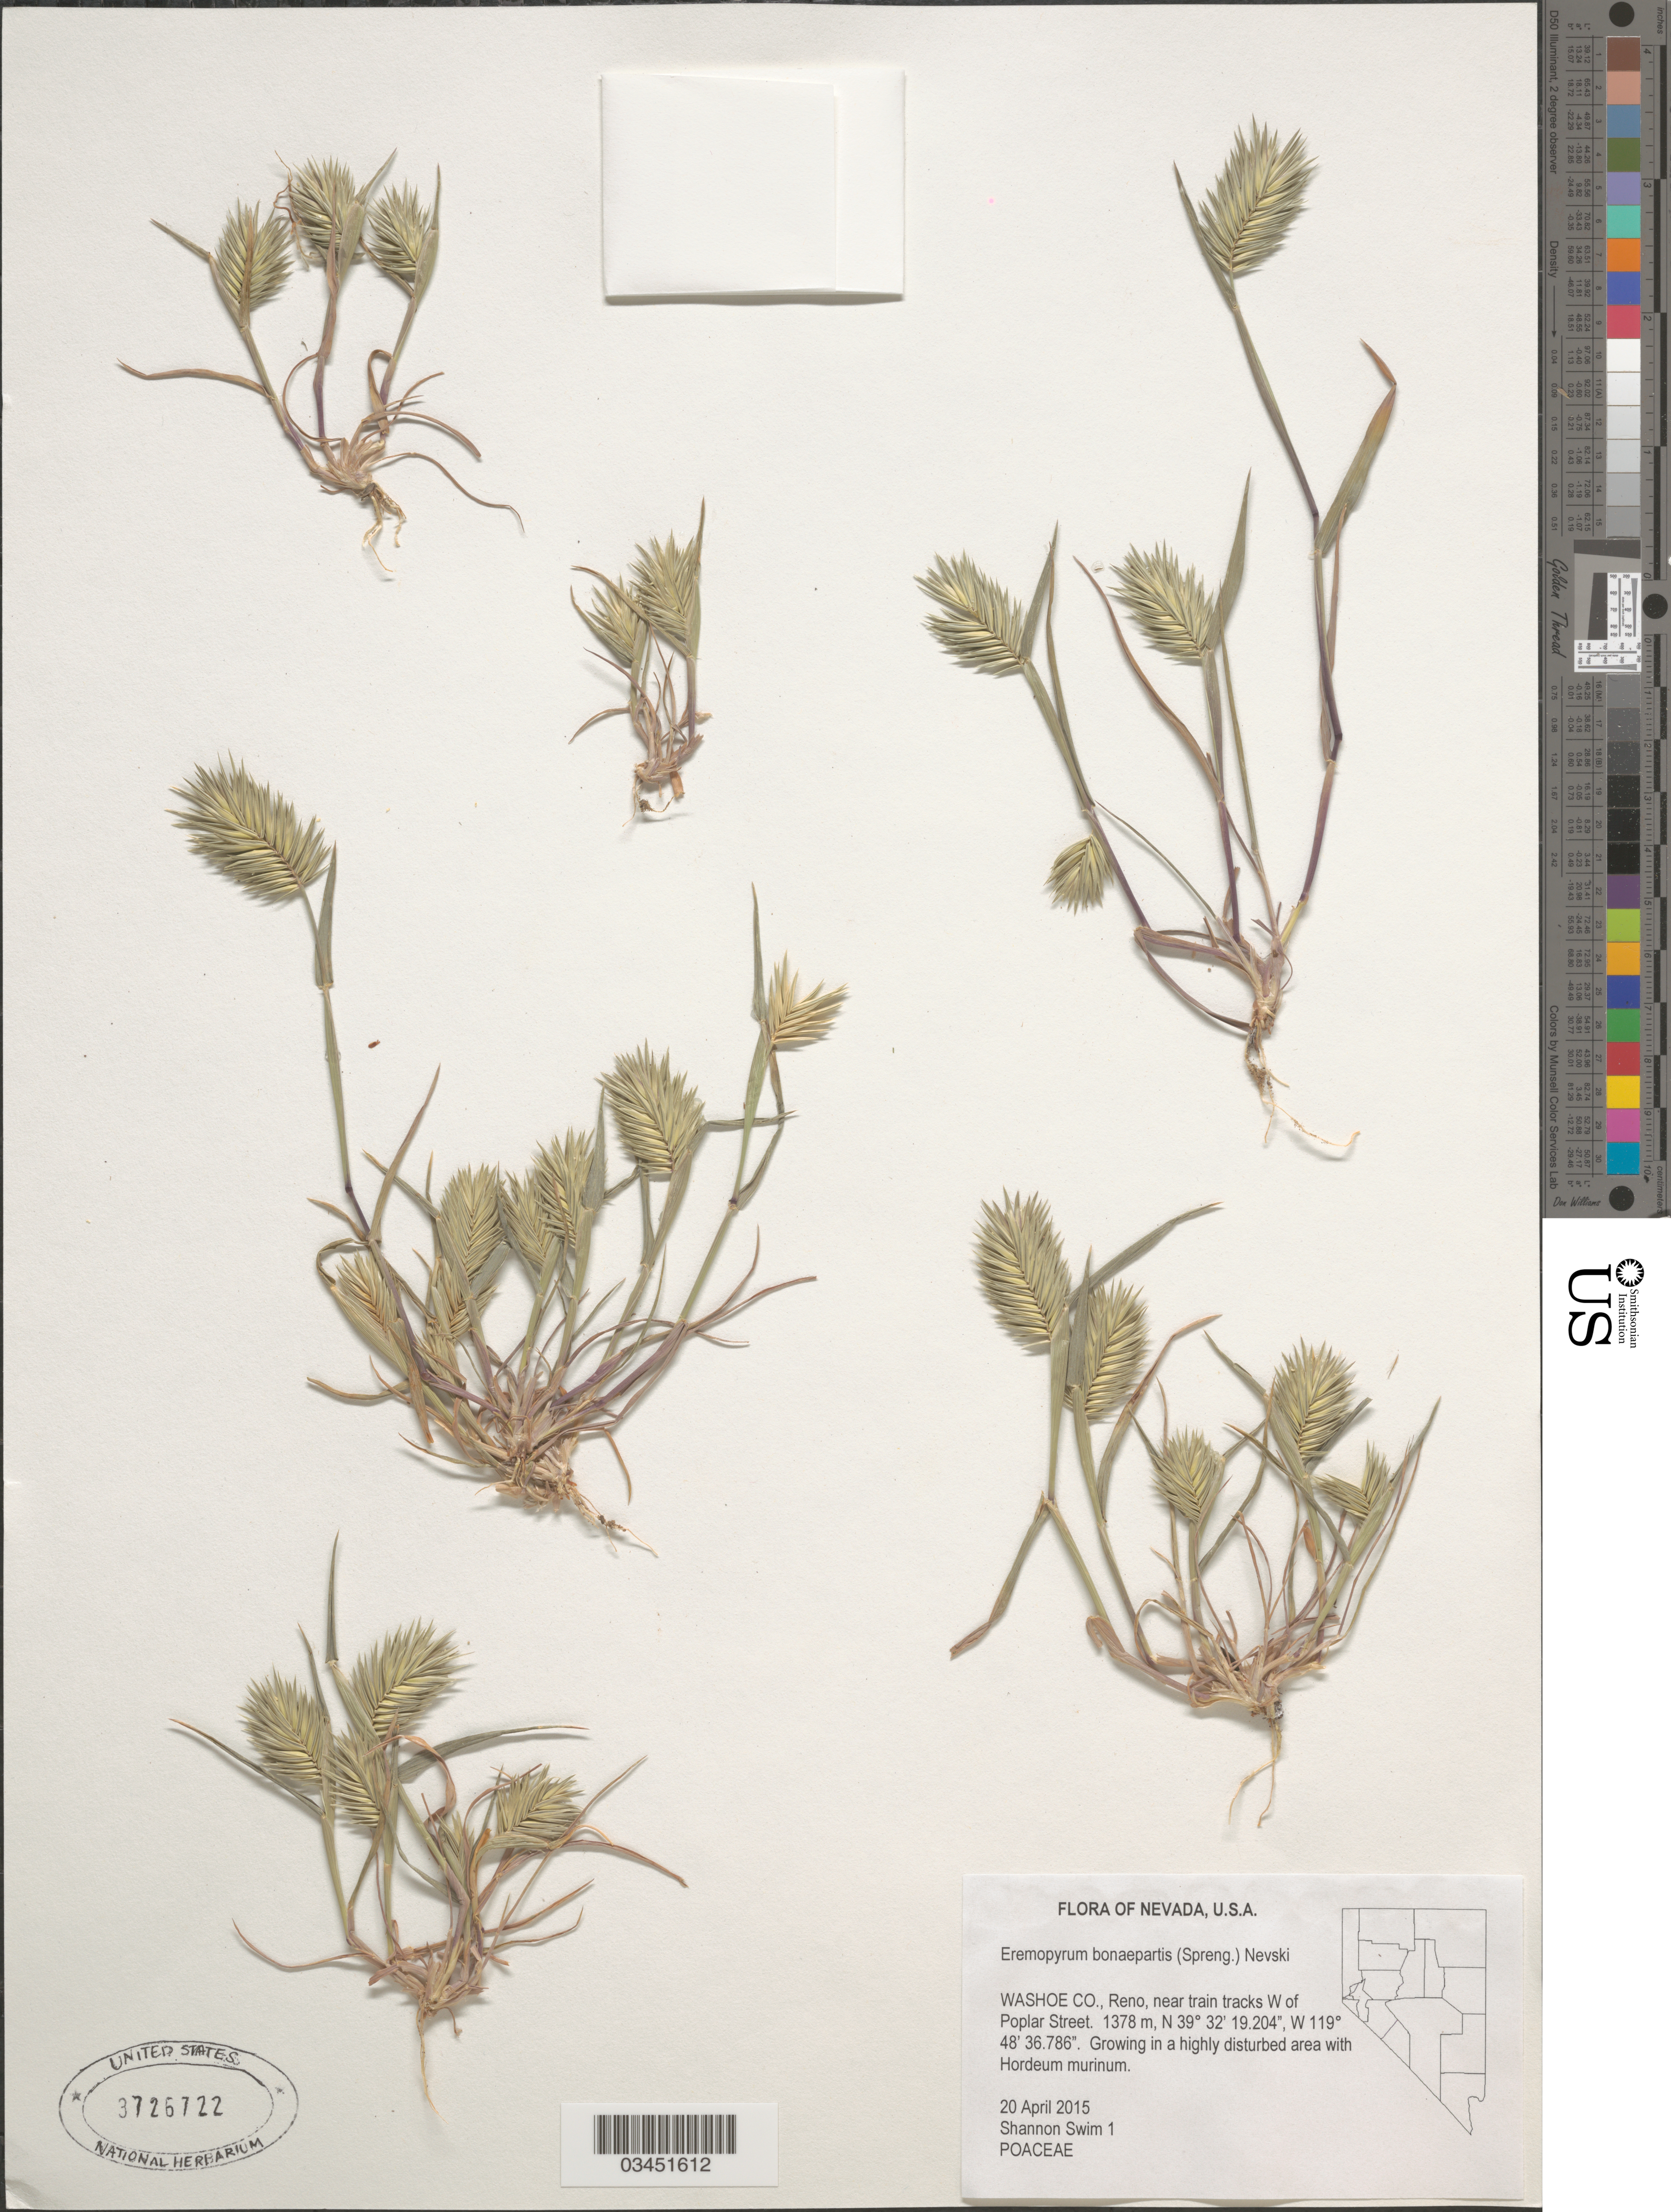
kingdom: Plantae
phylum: Tracheophyta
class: Liliopsida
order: Poales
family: Poaceae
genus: Eremopyrum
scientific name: Eremopyrum bonaepartis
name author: (Spreng.) Nevski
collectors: S. Swim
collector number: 1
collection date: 2015-04-20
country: United States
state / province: Nevada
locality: Washoe Co., Reno, near train tracks W of Poplar Street.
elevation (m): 1378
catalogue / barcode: US 3726722